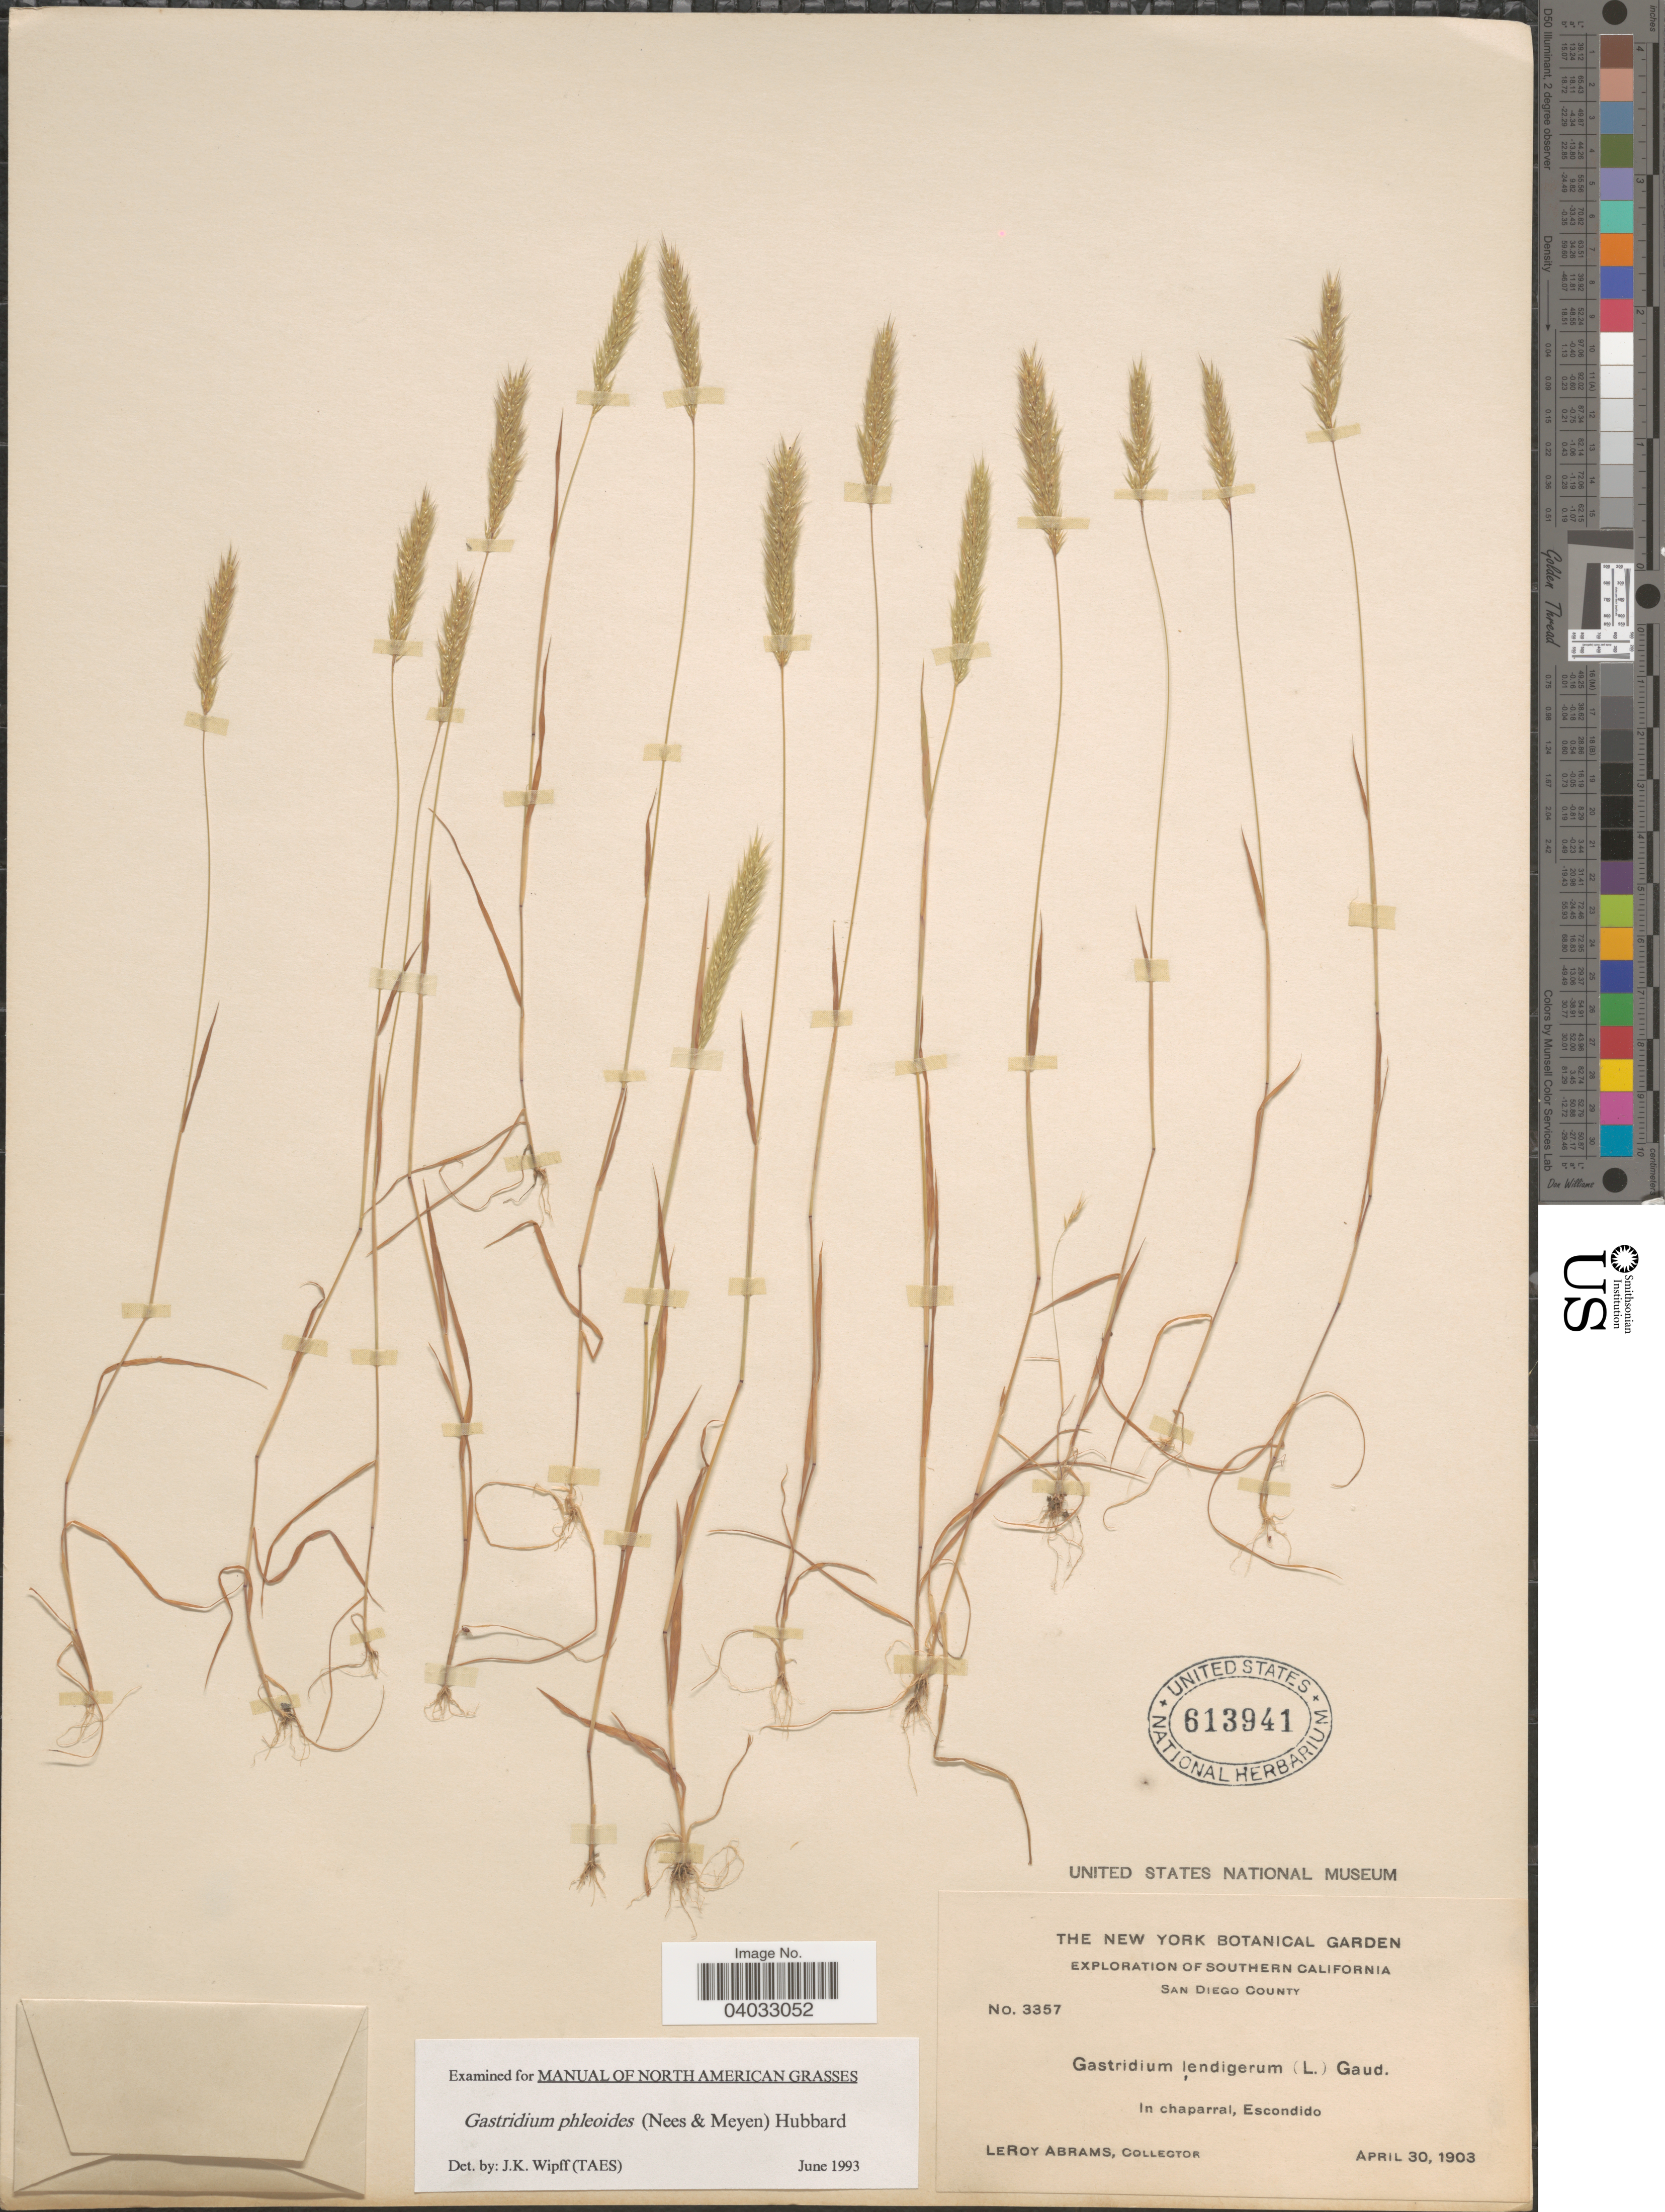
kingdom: Plantae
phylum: Tracheophyta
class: Liliopsida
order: Poales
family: Poaceae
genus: Gastridium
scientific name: Gastridium phleoides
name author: (Nees) C.E. Hubb.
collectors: L. Abrams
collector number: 3357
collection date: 1903-04-30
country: United States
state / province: California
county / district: San Diego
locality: Southern California. San Diego County. In chaparral, Escondido.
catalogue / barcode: US 613941